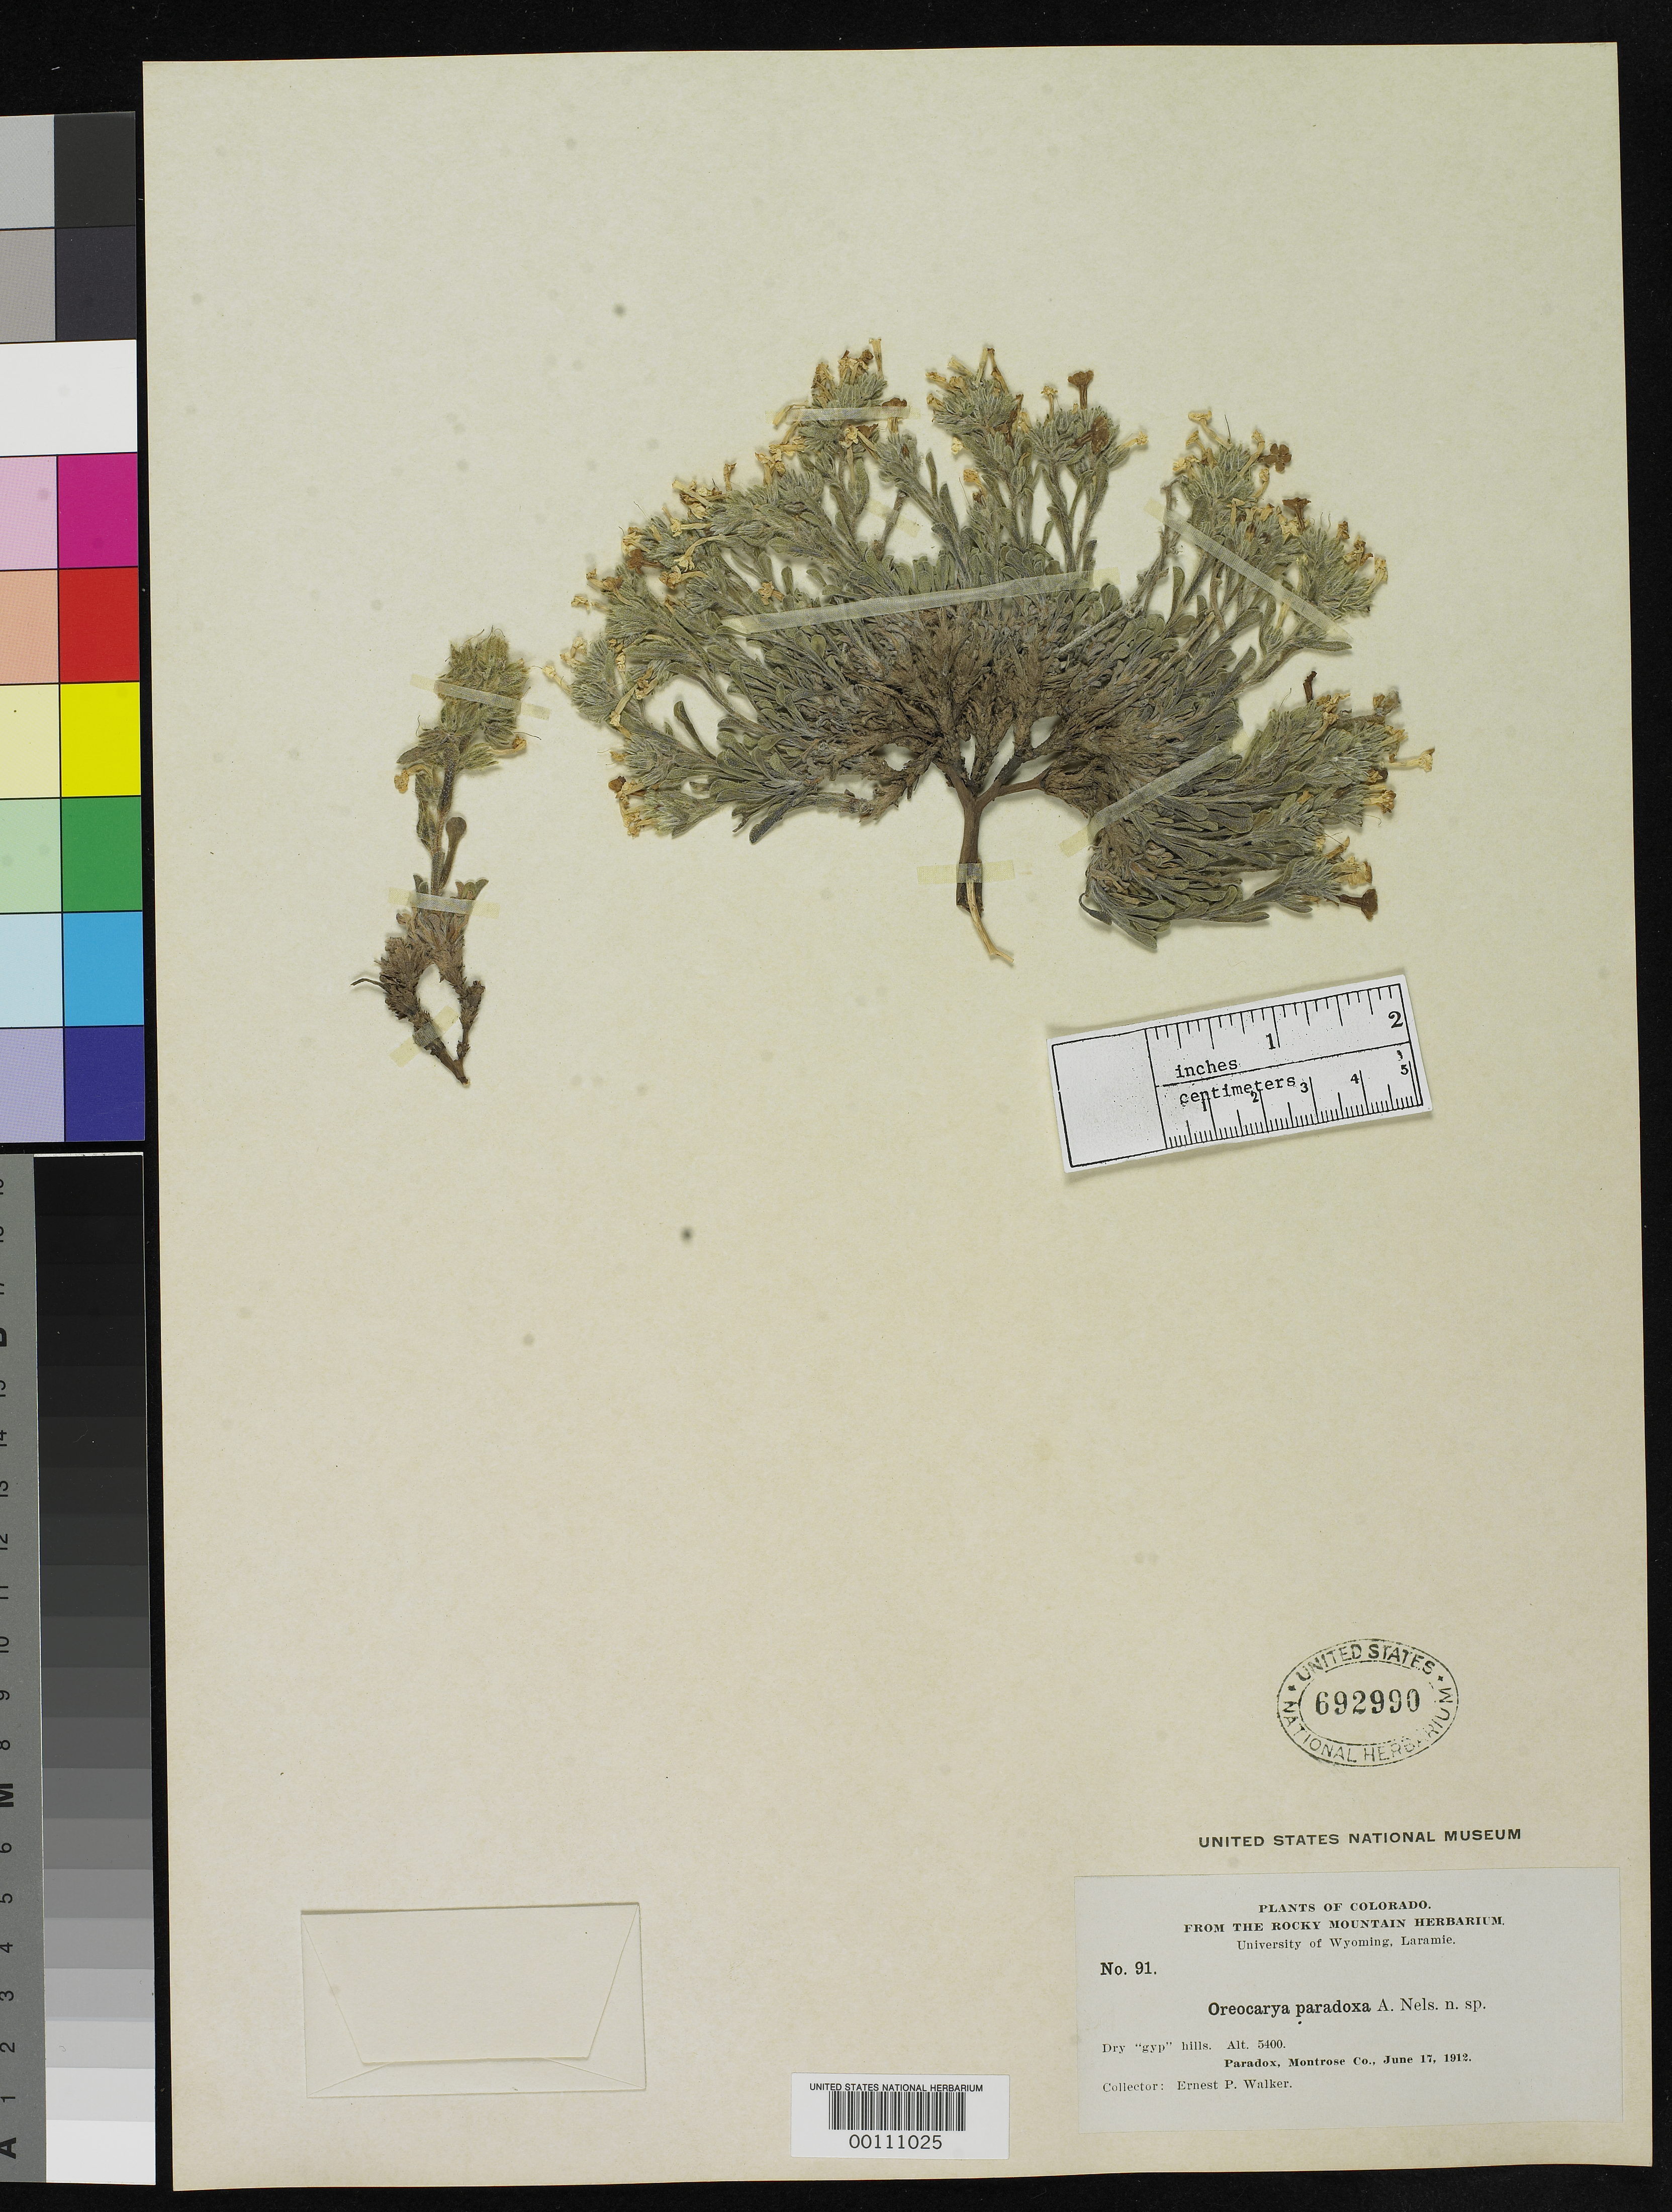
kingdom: Plantae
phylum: Tracheophyta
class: Magnoliopsida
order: Boraginales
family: Boraginaceae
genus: Oreocarya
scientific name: Oreocarya paradoxa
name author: A. Nelson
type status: Isotype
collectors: E. Walker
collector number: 91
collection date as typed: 17 Jun 1912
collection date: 1912-06-17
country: United States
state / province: Colorado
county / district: Montrose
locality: Paradox Valley.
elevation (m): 1646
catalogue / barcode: US 692990